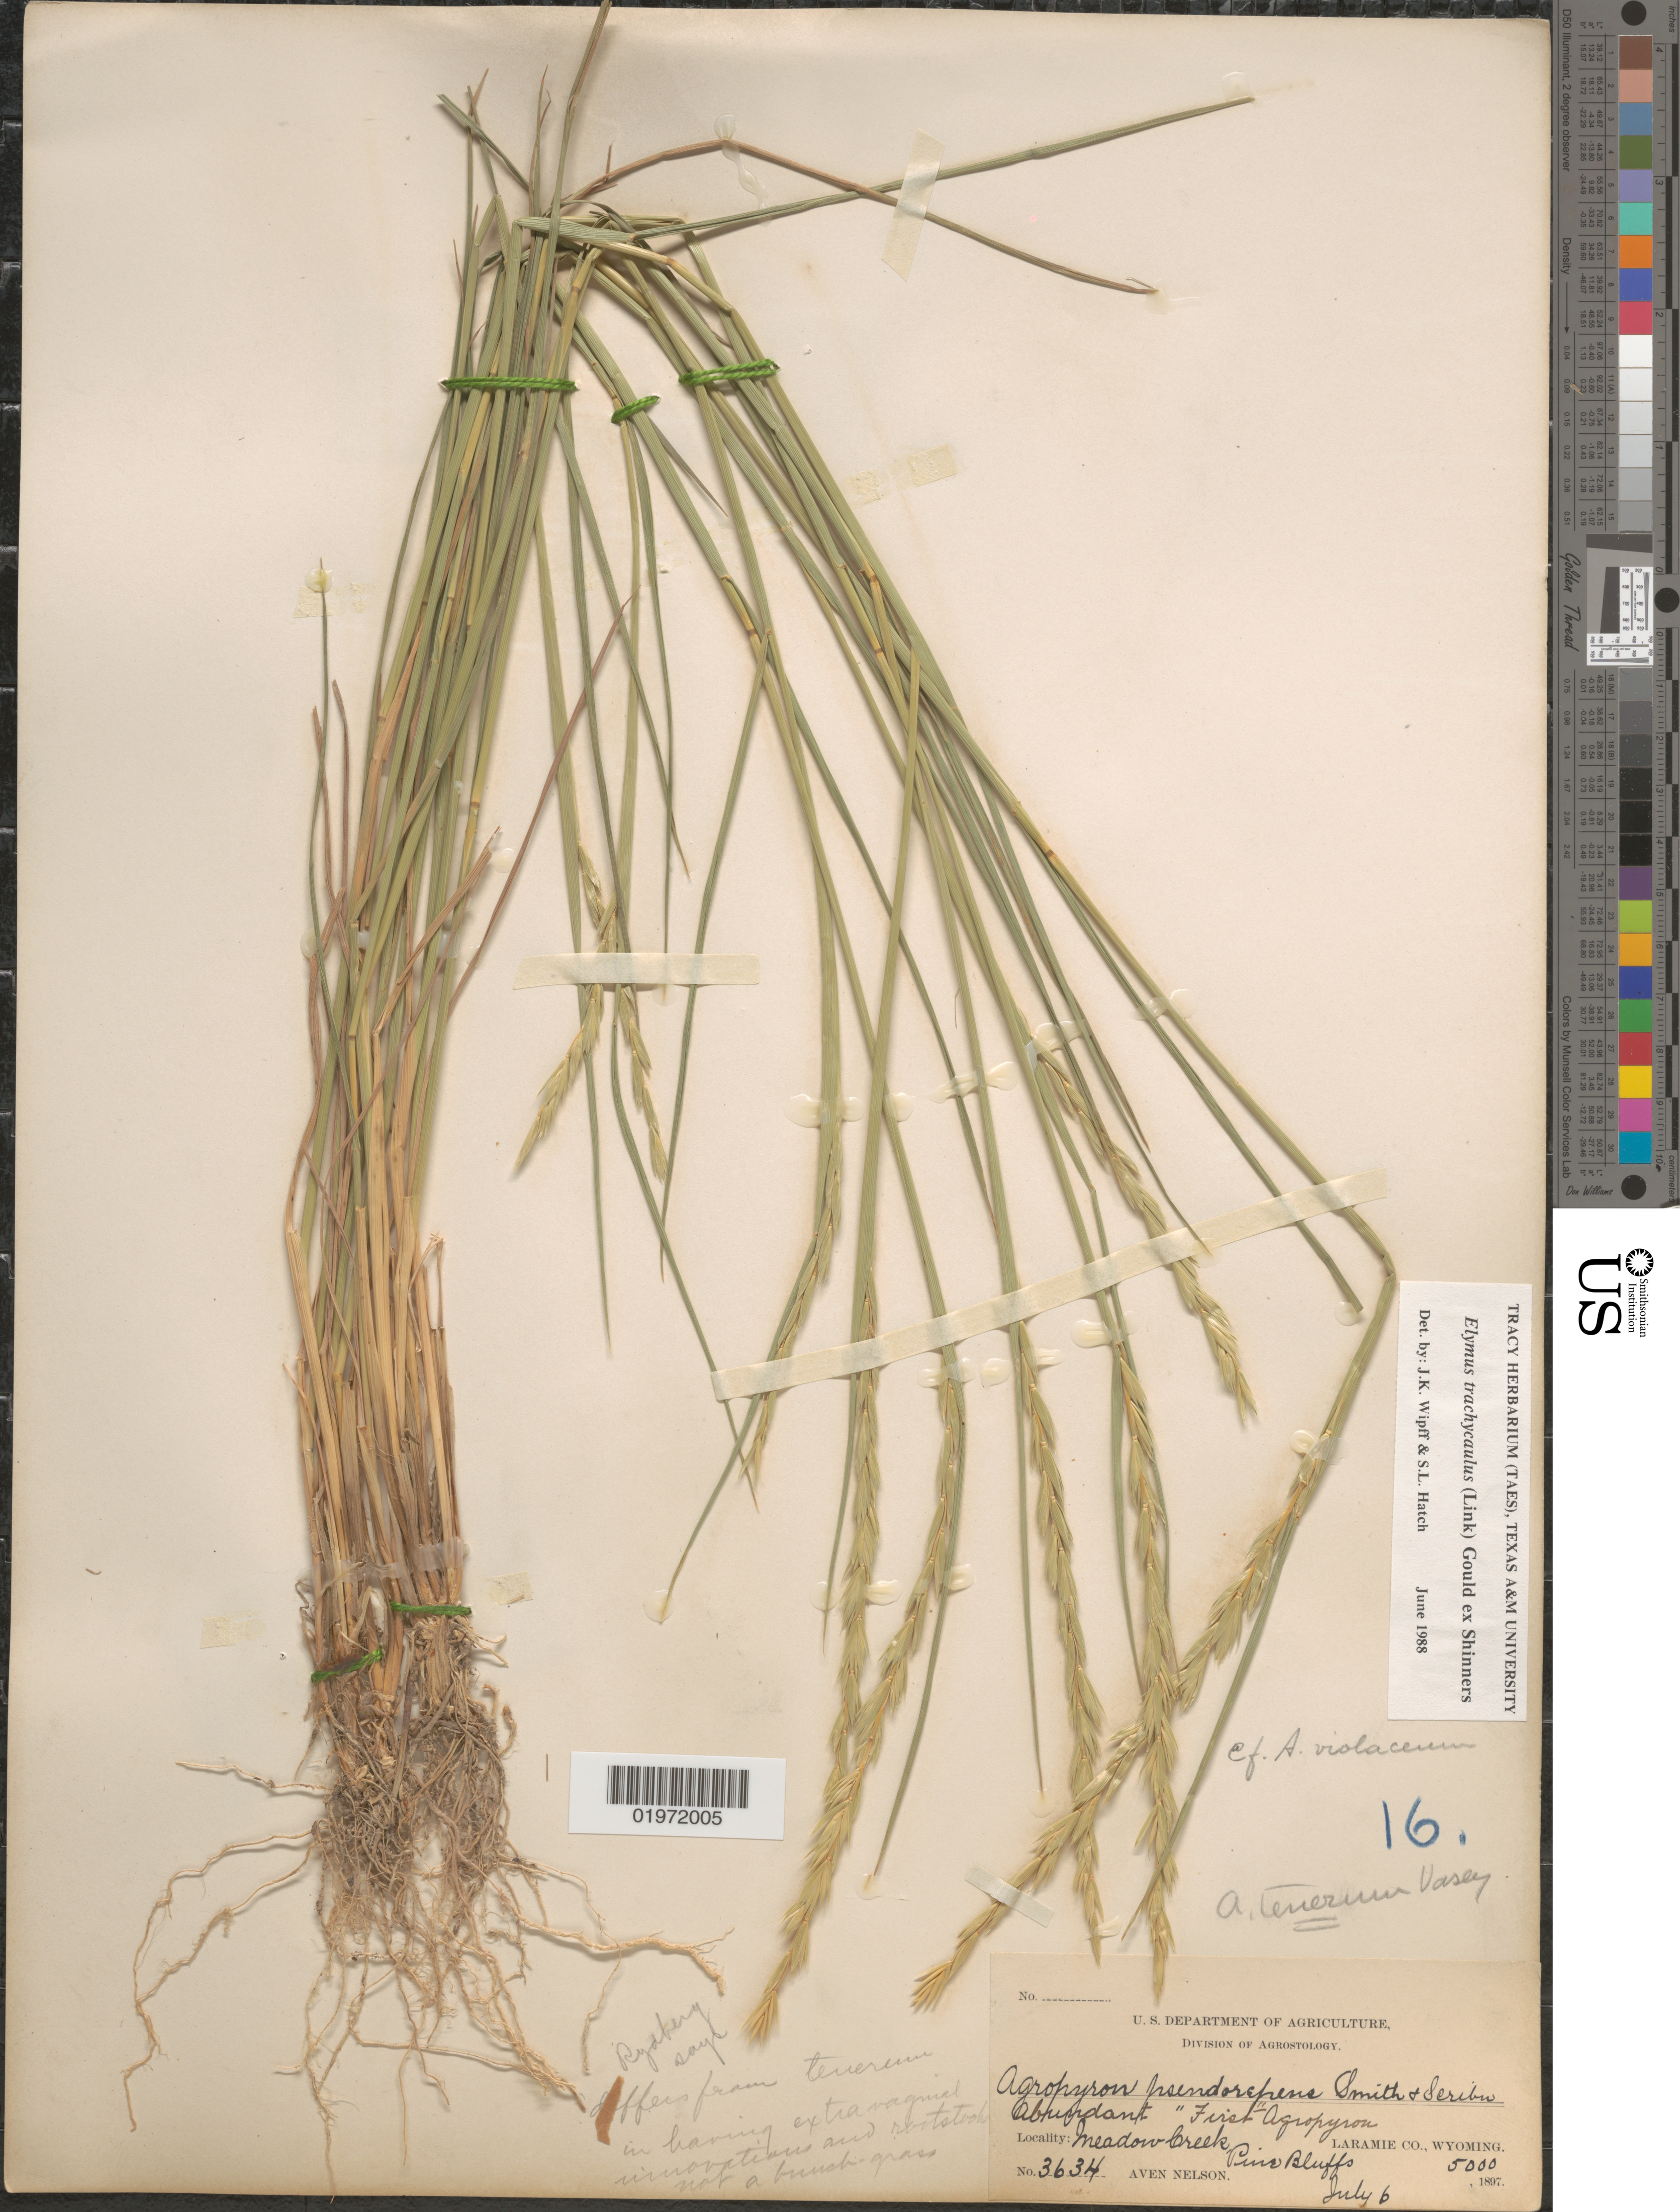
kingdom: Plantae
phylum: Tracheophyta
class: Liliopsida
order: Poales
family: Poaceae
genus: Elymus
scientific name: Elymus trachycaulus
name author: (Link) Gould ex Shinners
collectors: A. Nelson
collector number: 3634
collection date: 1897-07-06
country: United States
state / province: Wyoming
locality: Meadow Creek, Pine Bluffs. Laramie Co.